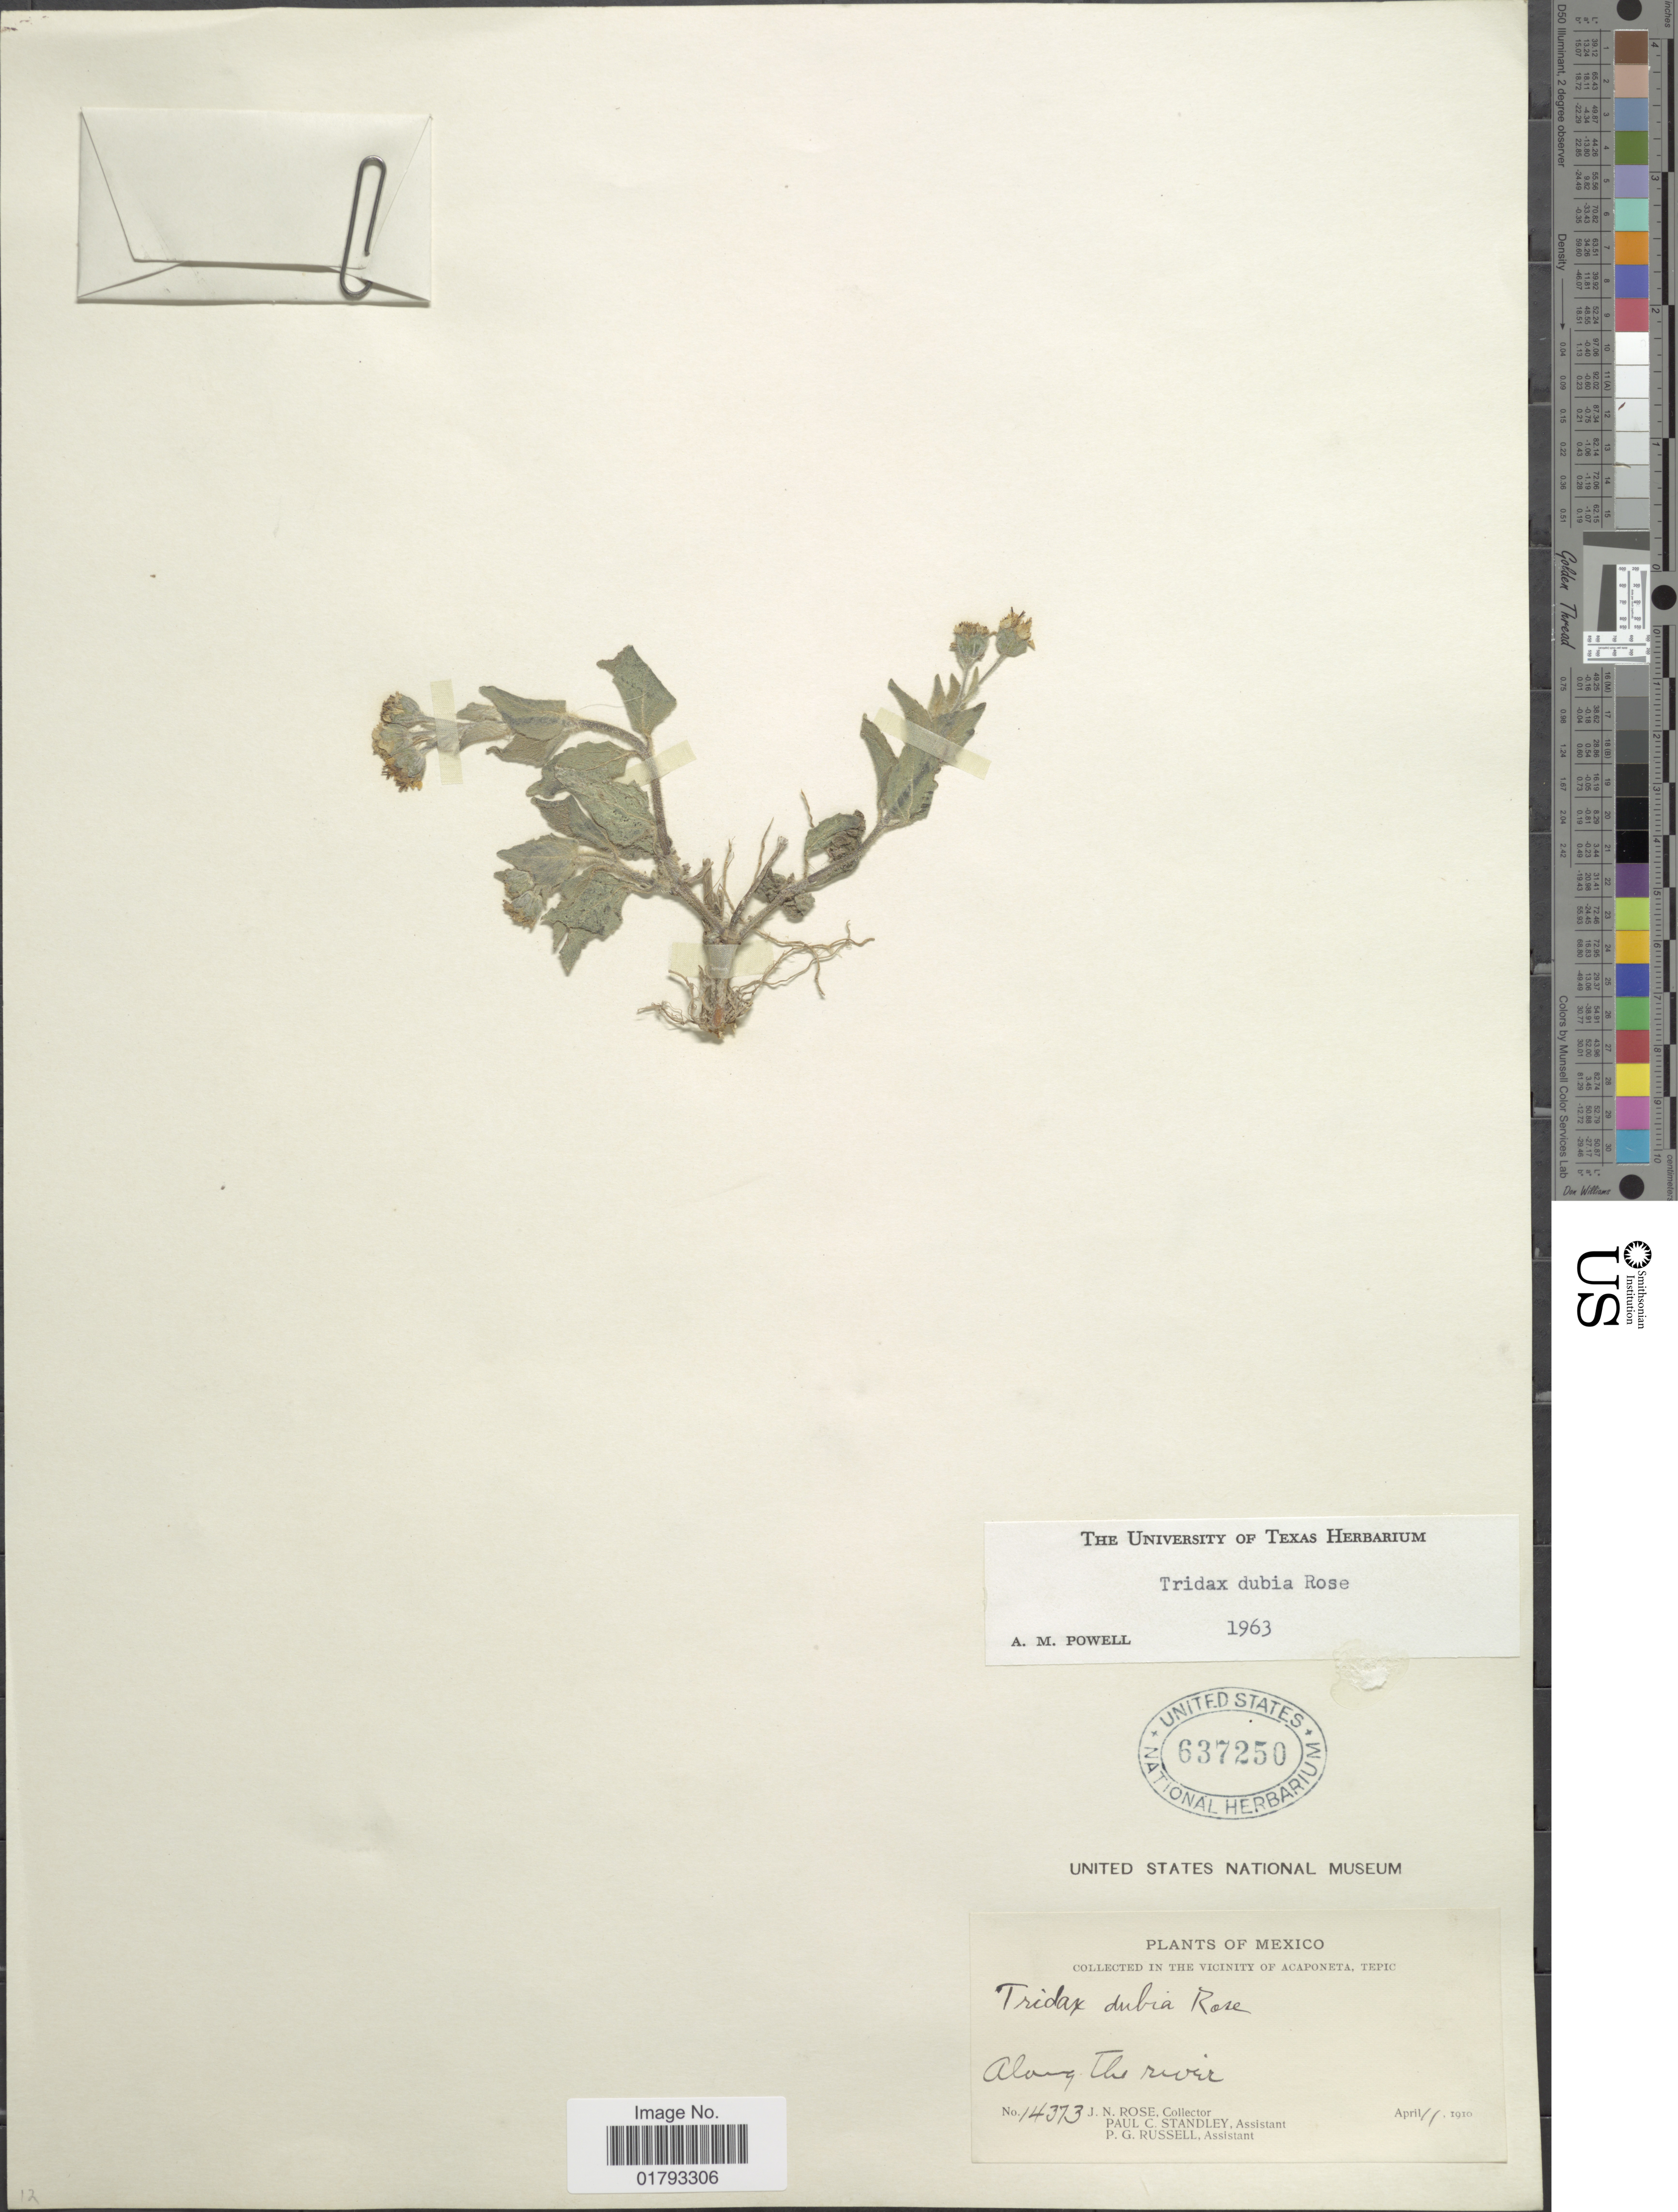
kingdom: Plantae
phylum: Tracheophyta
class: Magnoliopsida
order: Asterales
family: Asteraceae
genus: Tridax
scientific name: Tridax dubia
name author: Rose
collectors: J. N. Rose, P. C. Standley & P. G. Russell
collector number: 14373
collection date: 1910-04-11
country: Mexico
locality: In the vicinity of Acaponeta, Tepic. Along the river.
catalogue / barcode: US 637250